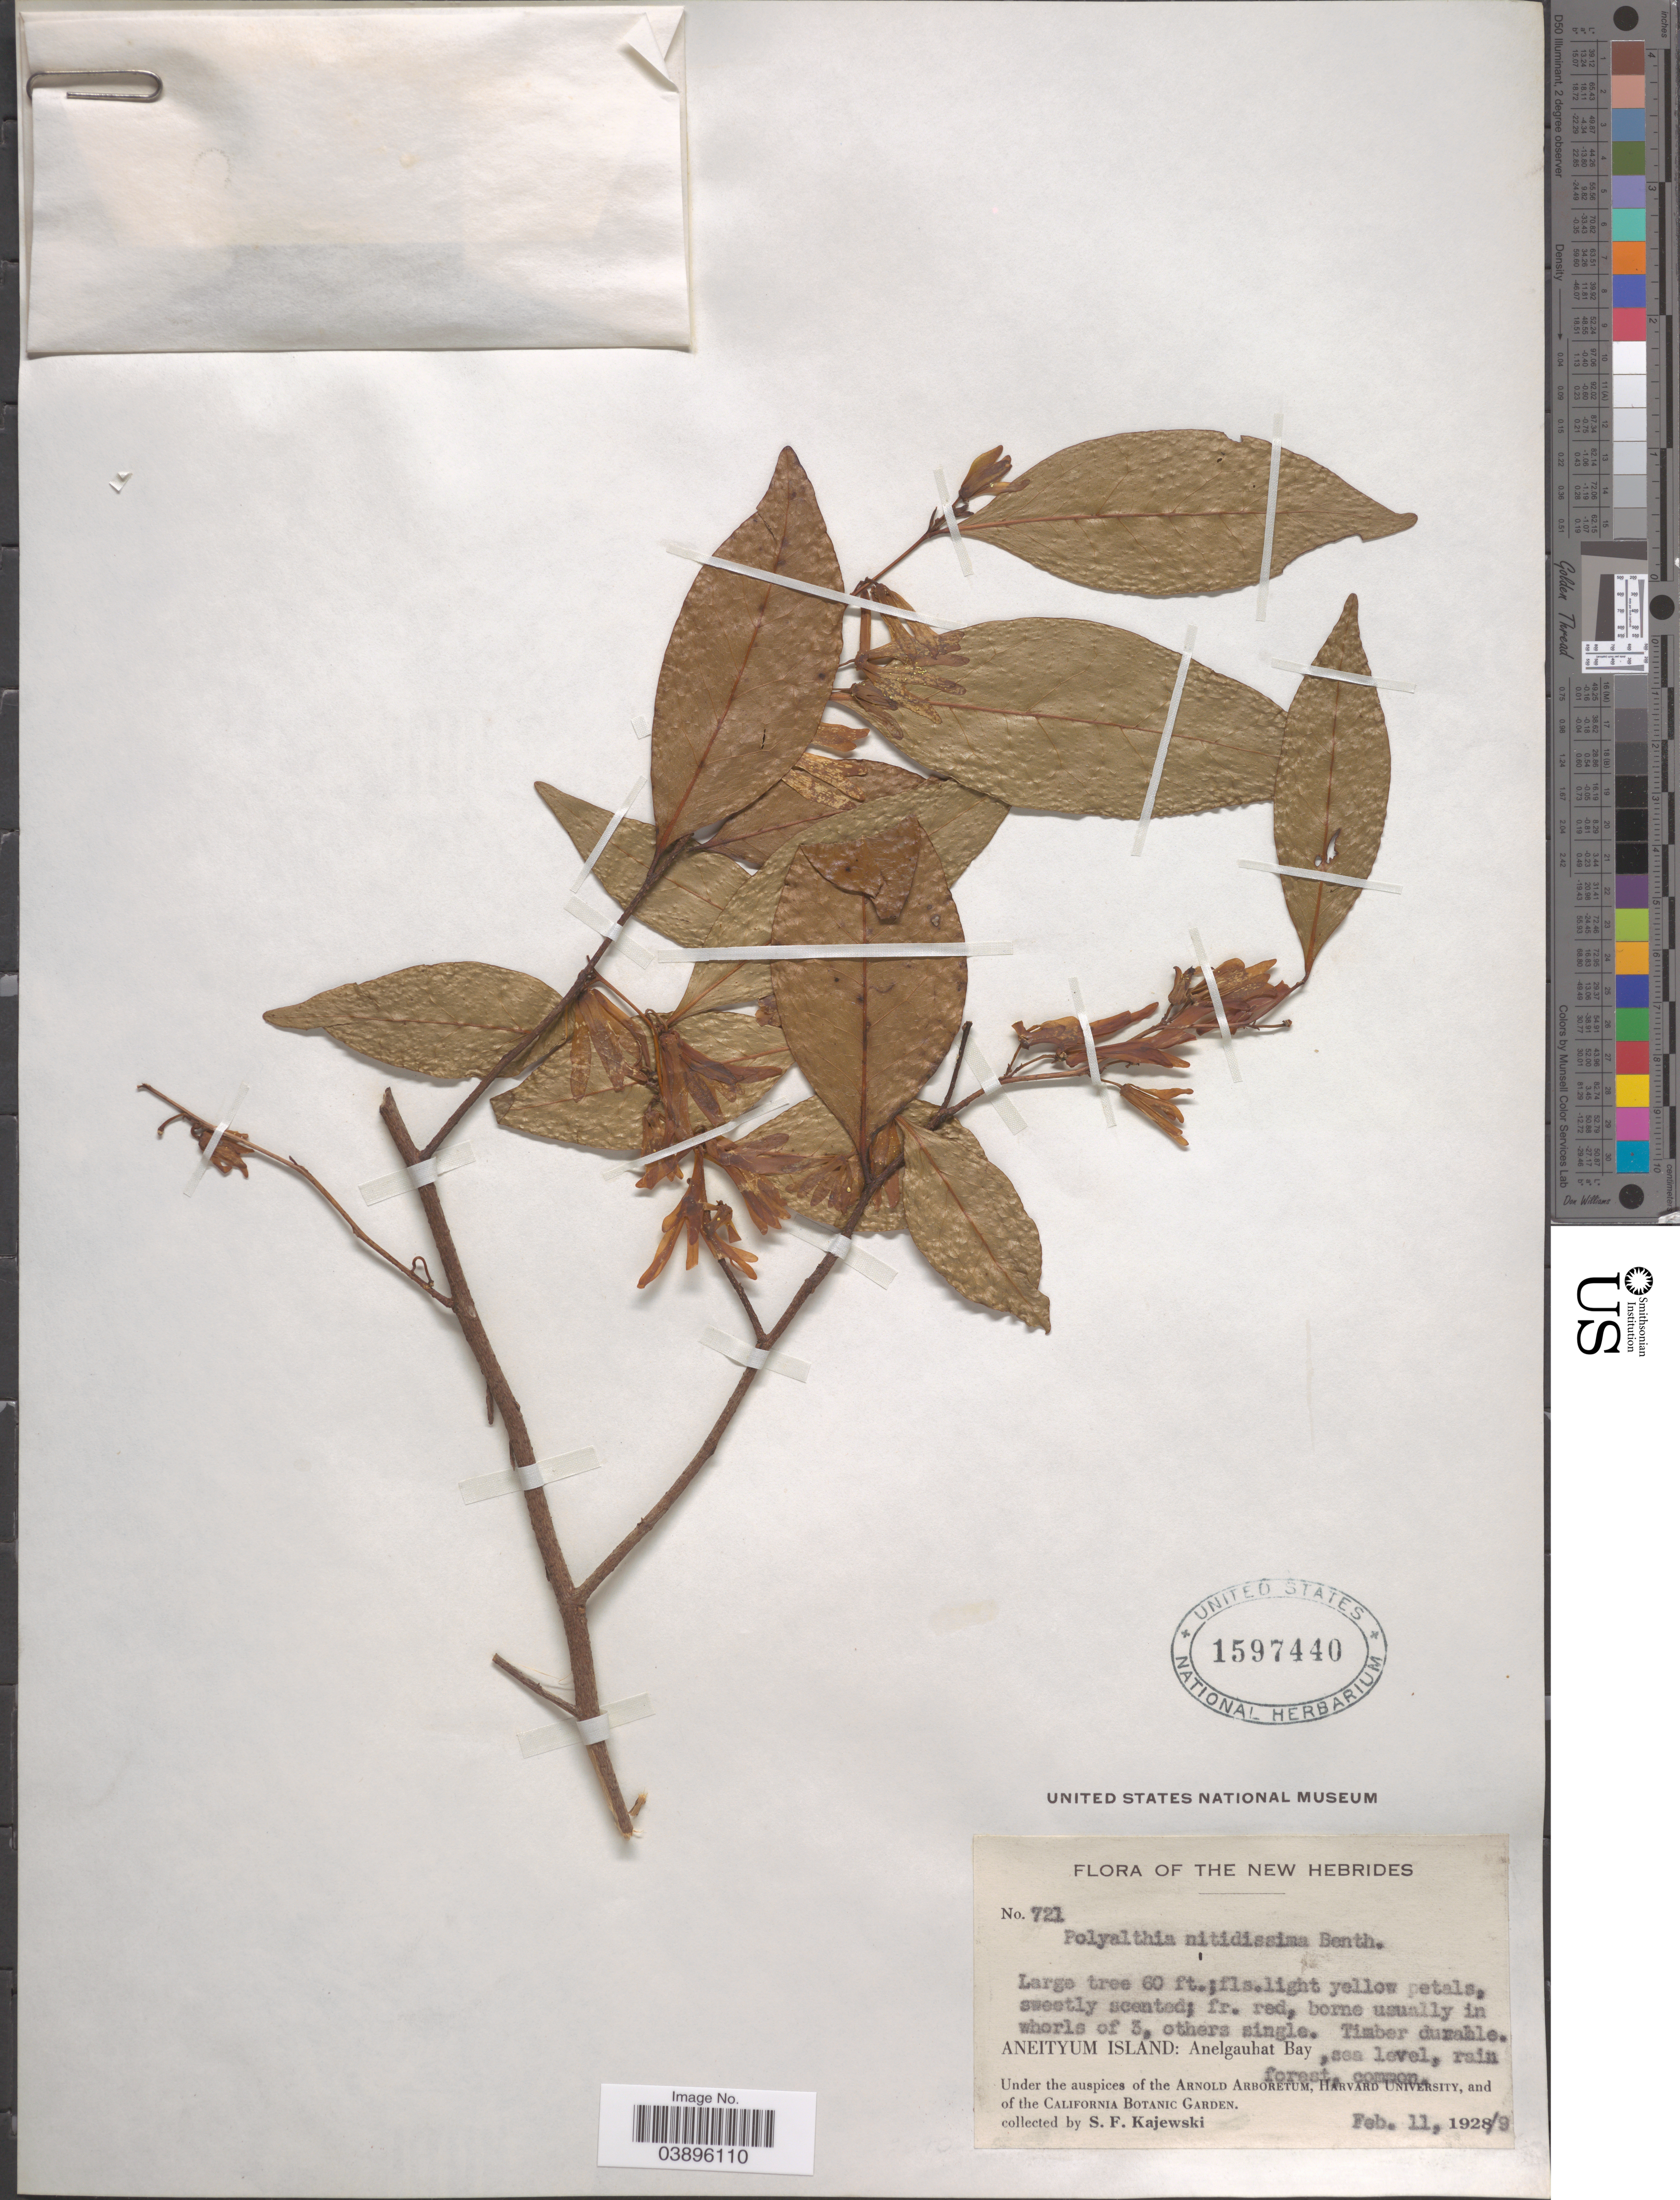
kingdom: Plantae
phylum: Tracheophyta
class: Magnoliopsida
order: Magnoliales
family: Annonaceae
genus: Polyalthia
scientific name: Polyalthia nitidissima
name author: Benth.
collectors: S. Kajewski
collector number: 721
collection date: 1929-02-11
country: Vanuatu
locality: The New Hebrides. Aneityum Island: Anelgauhat Bay.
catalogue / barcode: US 1597440